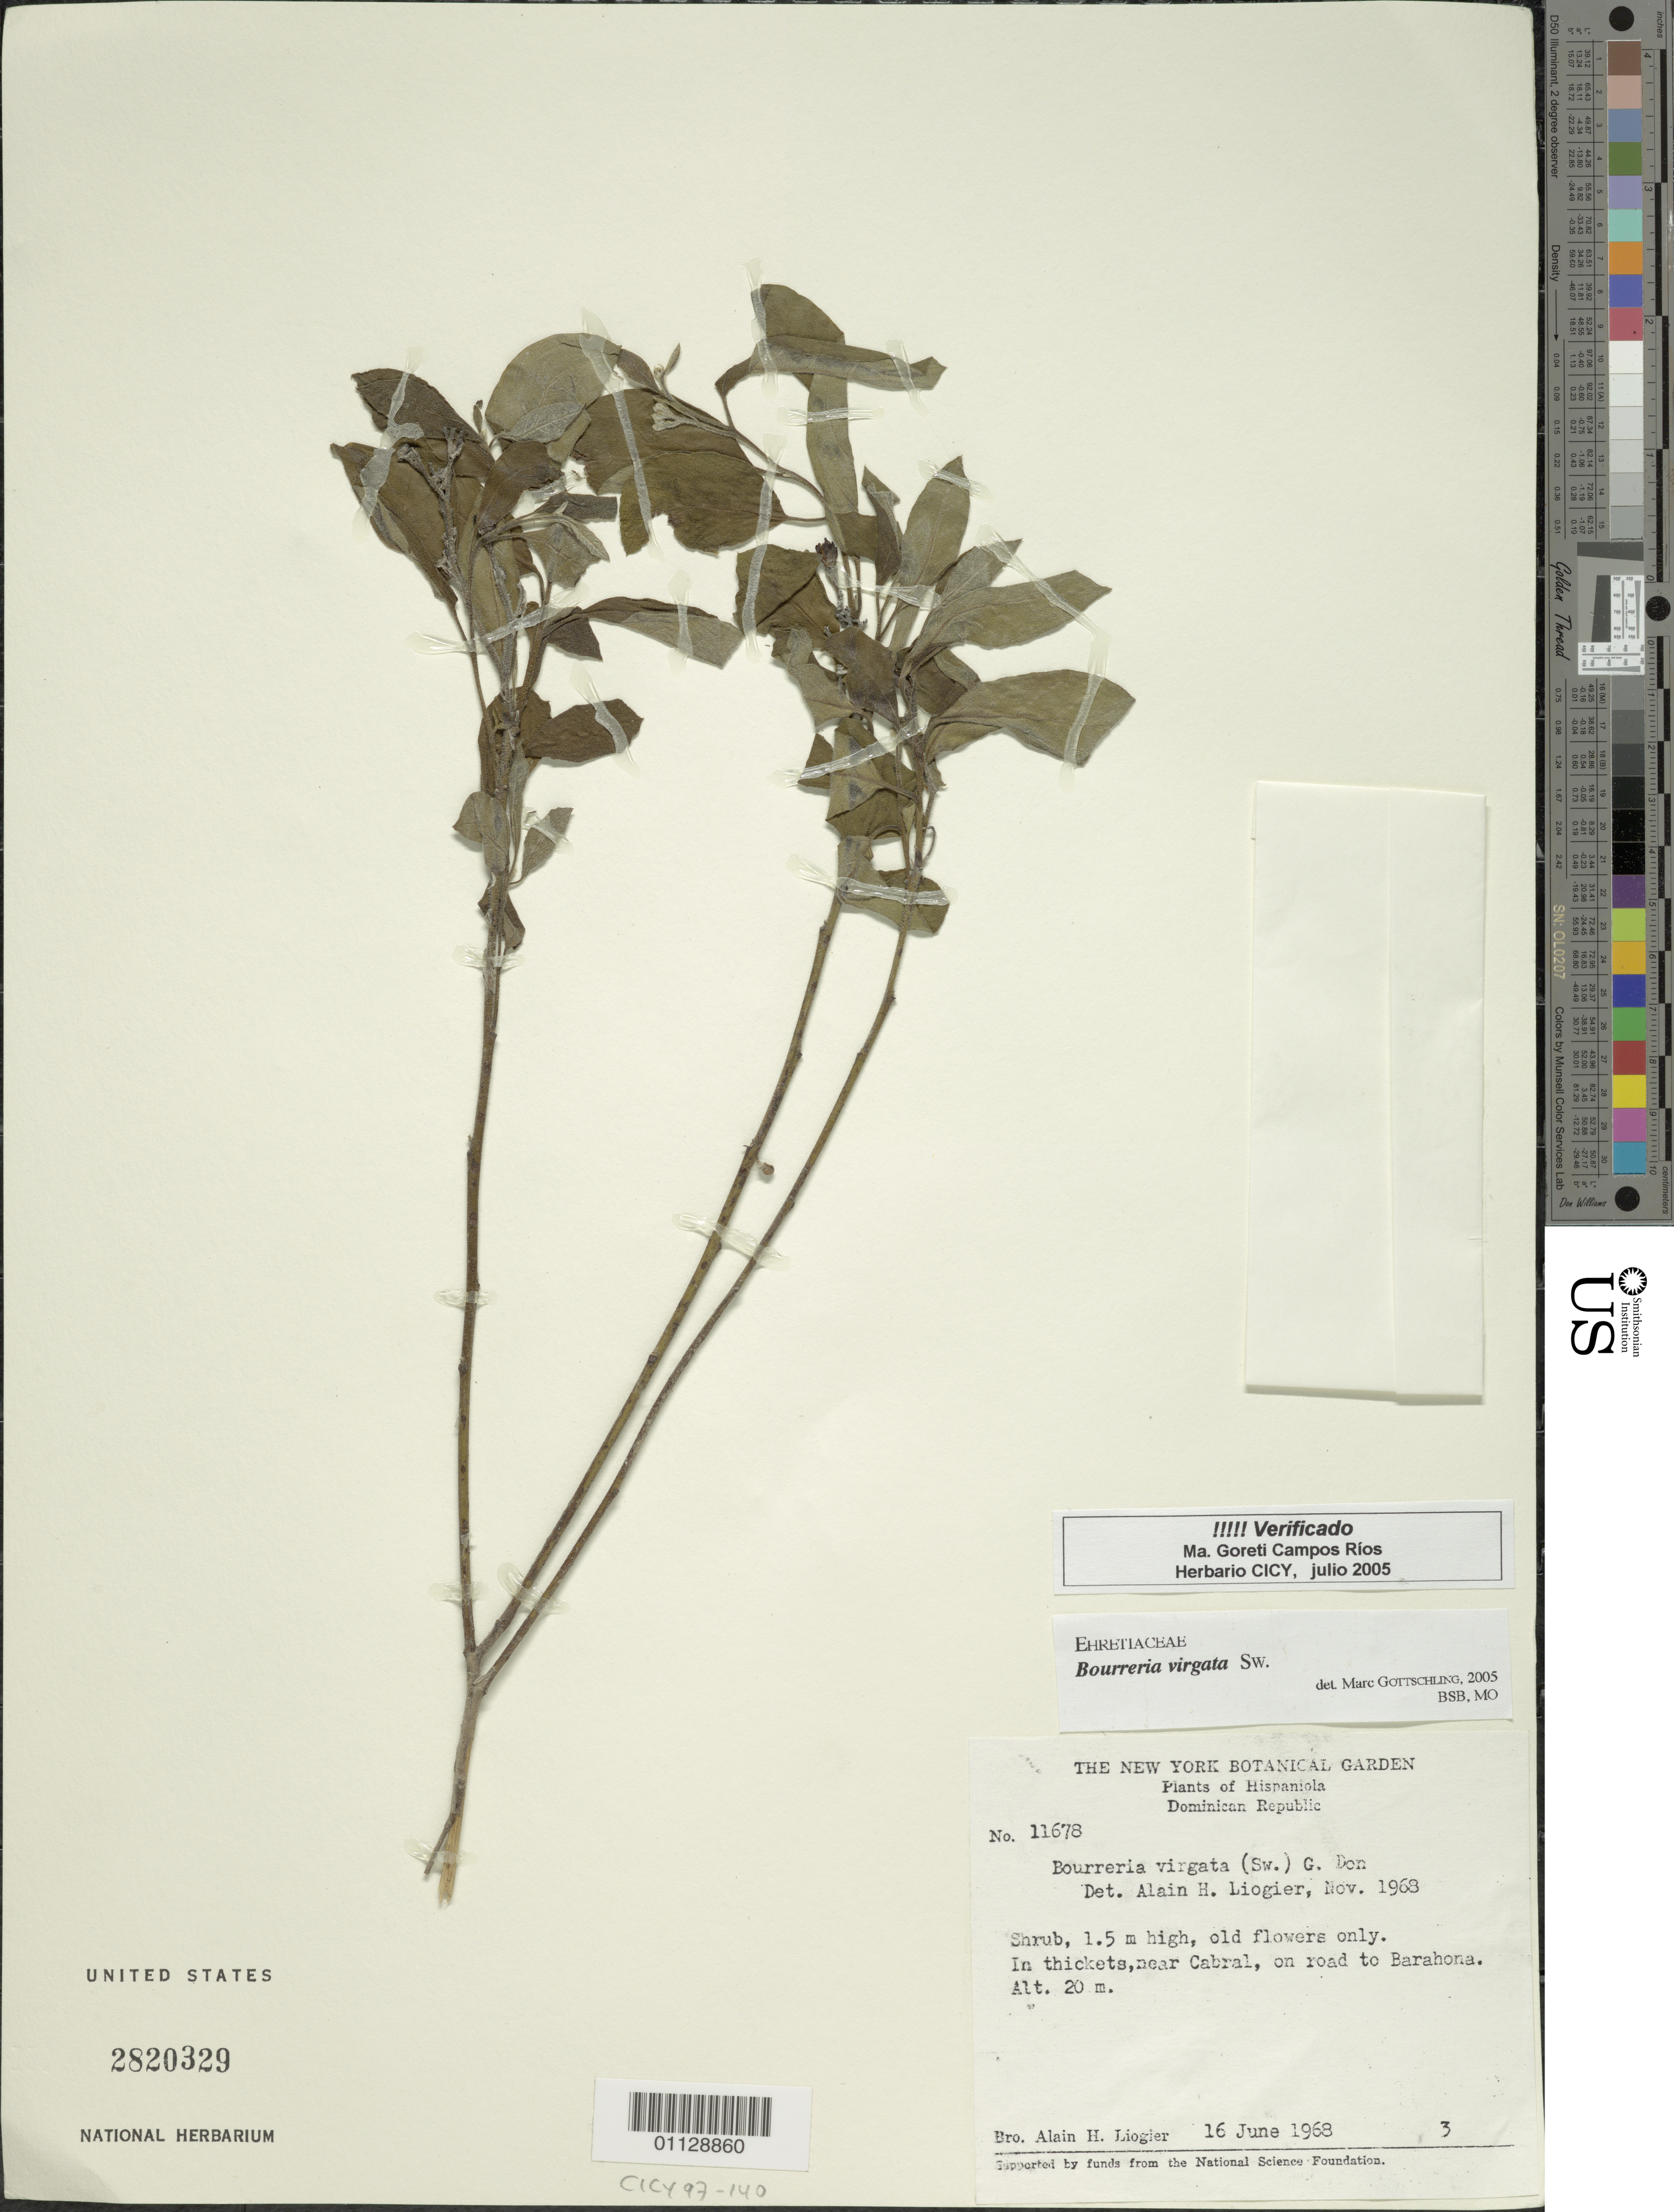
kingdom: Plantae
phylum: Tracheophyta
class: Magnoliopsida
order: Boraginales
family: Ehretiaceae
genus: Bourreria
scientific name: Bourreria virgata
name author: (Sw.) G. Don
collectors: A. H. Liogier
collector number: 11678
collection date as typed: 16 Jun 1968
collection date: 1968-06-16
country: Dominican Republic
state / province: Barahona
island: Hispaniola I.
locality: Near Cabral, on road to Barahona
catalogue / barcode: US 2820329